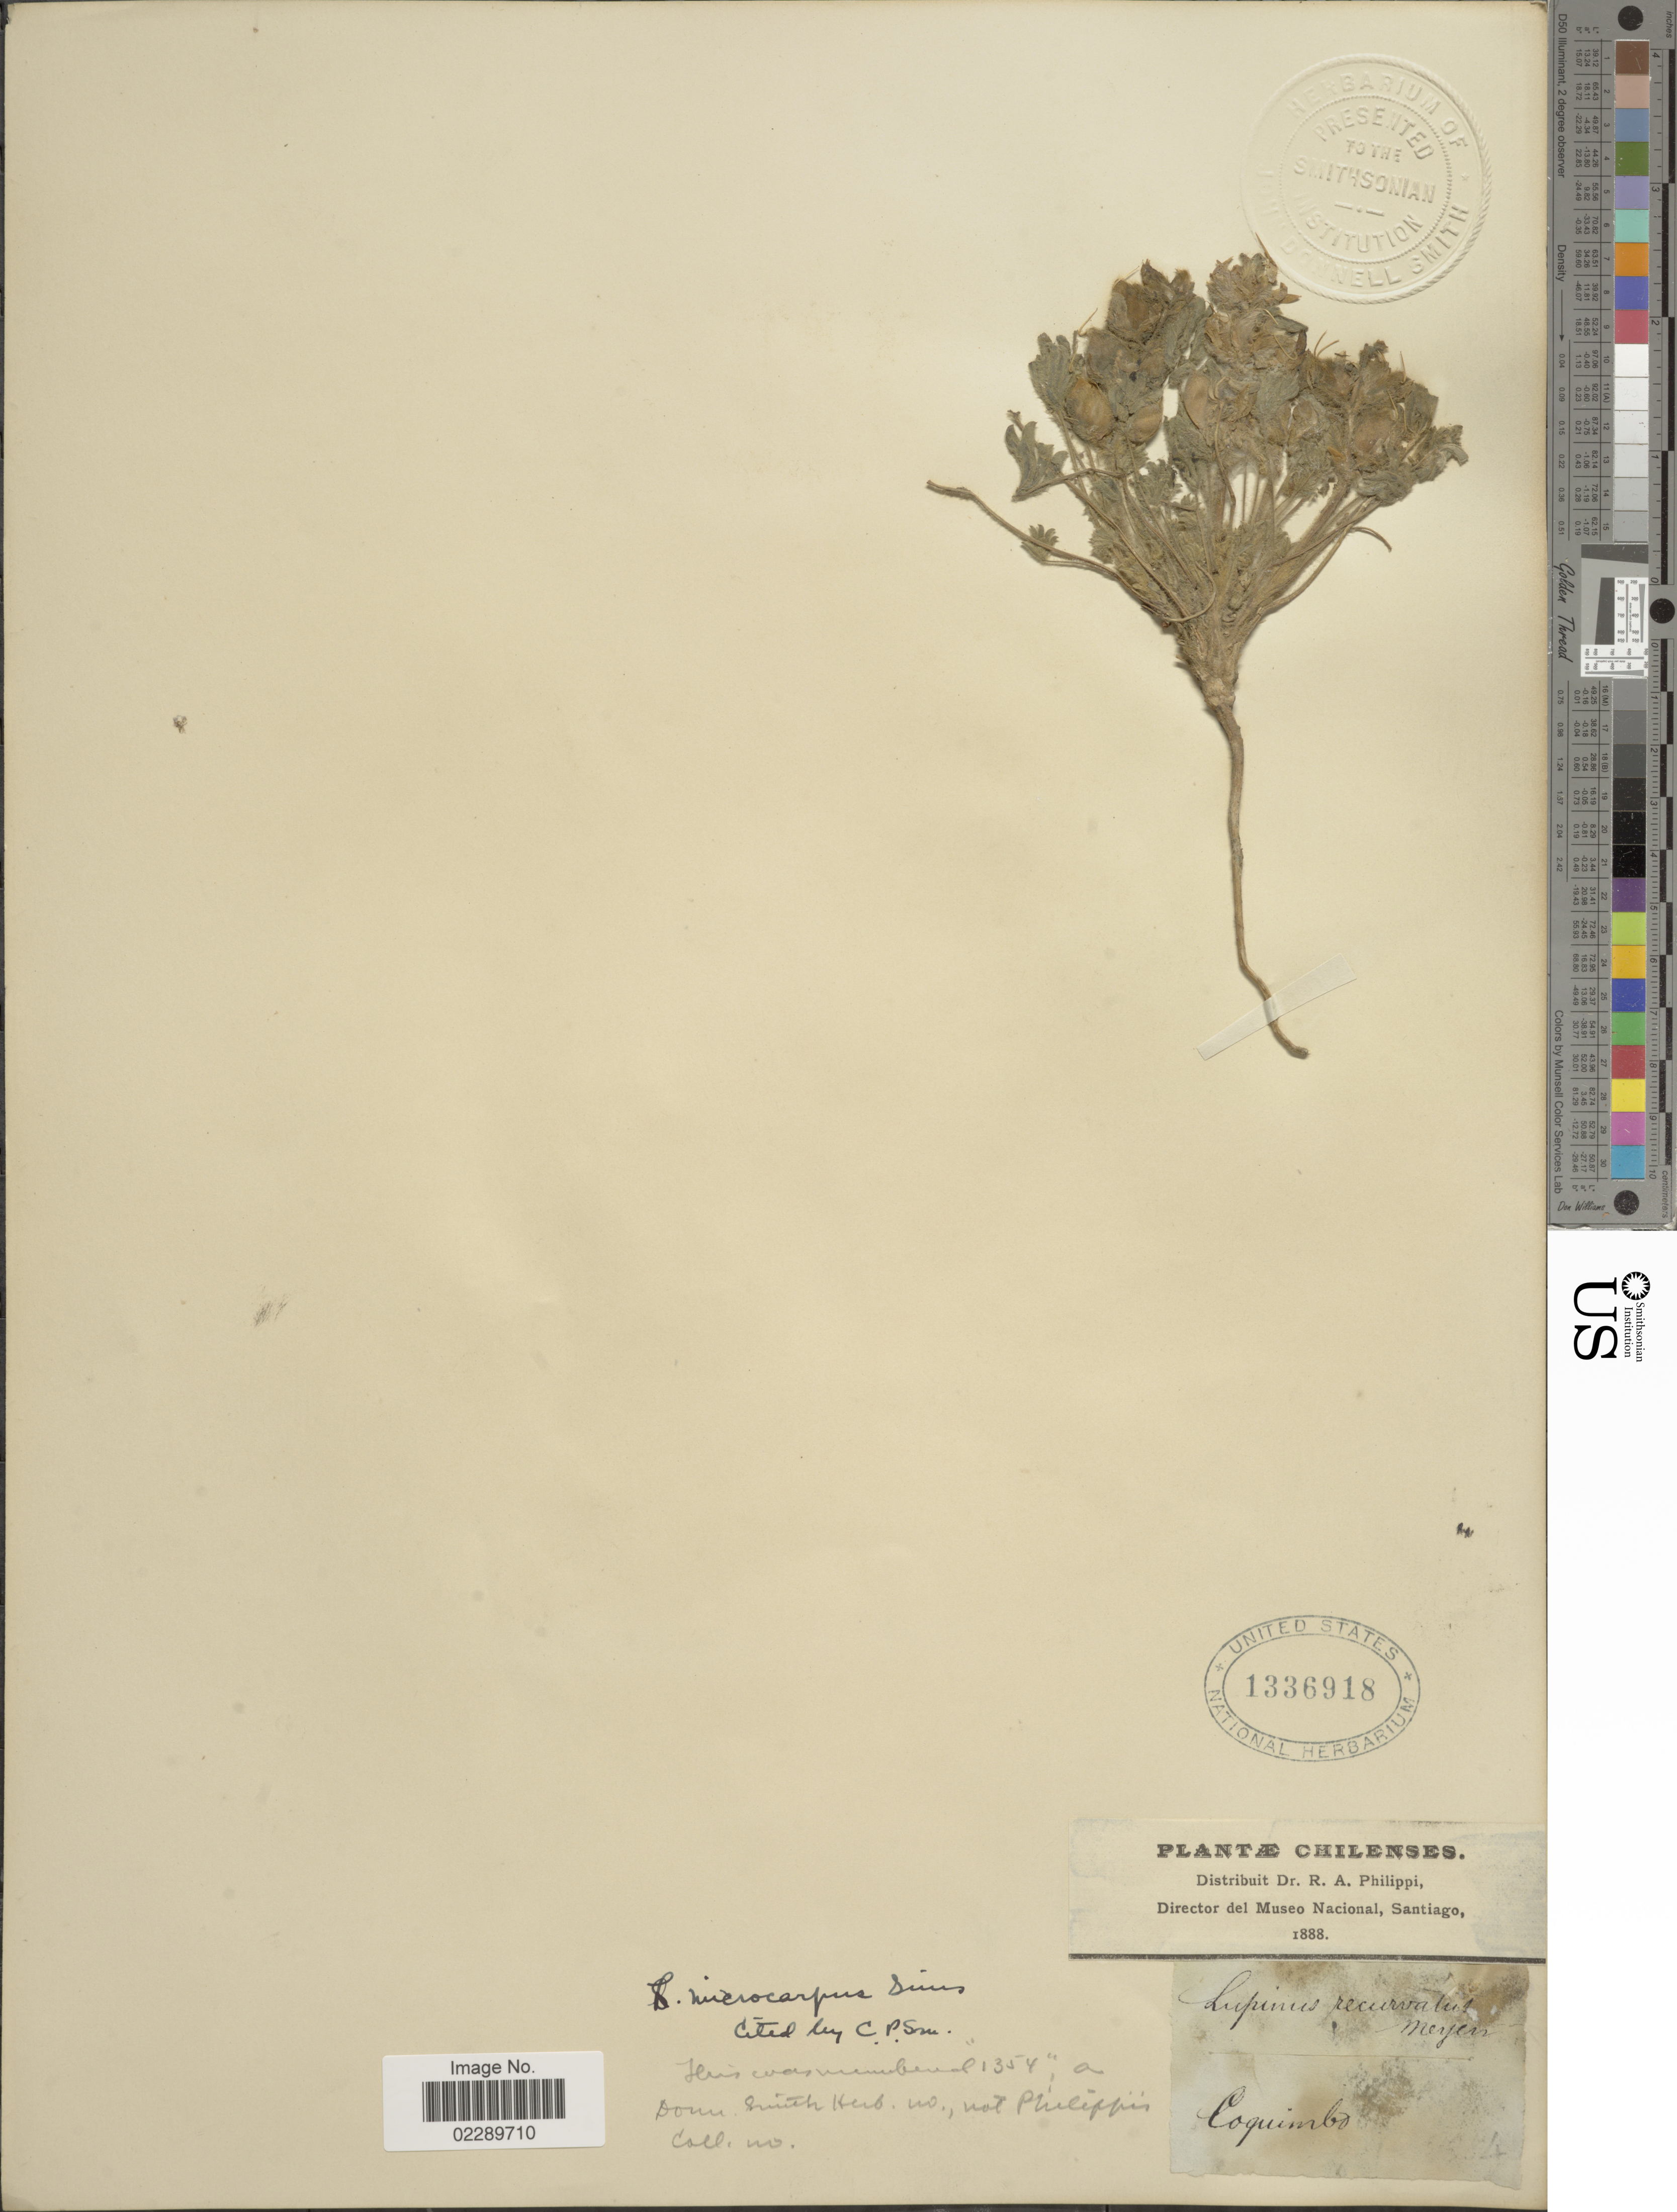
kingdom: Plantae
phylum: Tracheophyta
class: Magnoliopsida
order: Fabales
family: Fabaceae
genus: Lupinus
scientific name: Lupinus microcarpus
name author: Sims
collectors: R. A. Philippi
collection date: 1888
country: Chile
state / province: Coquimbo (IV)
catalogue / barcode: US 1336918